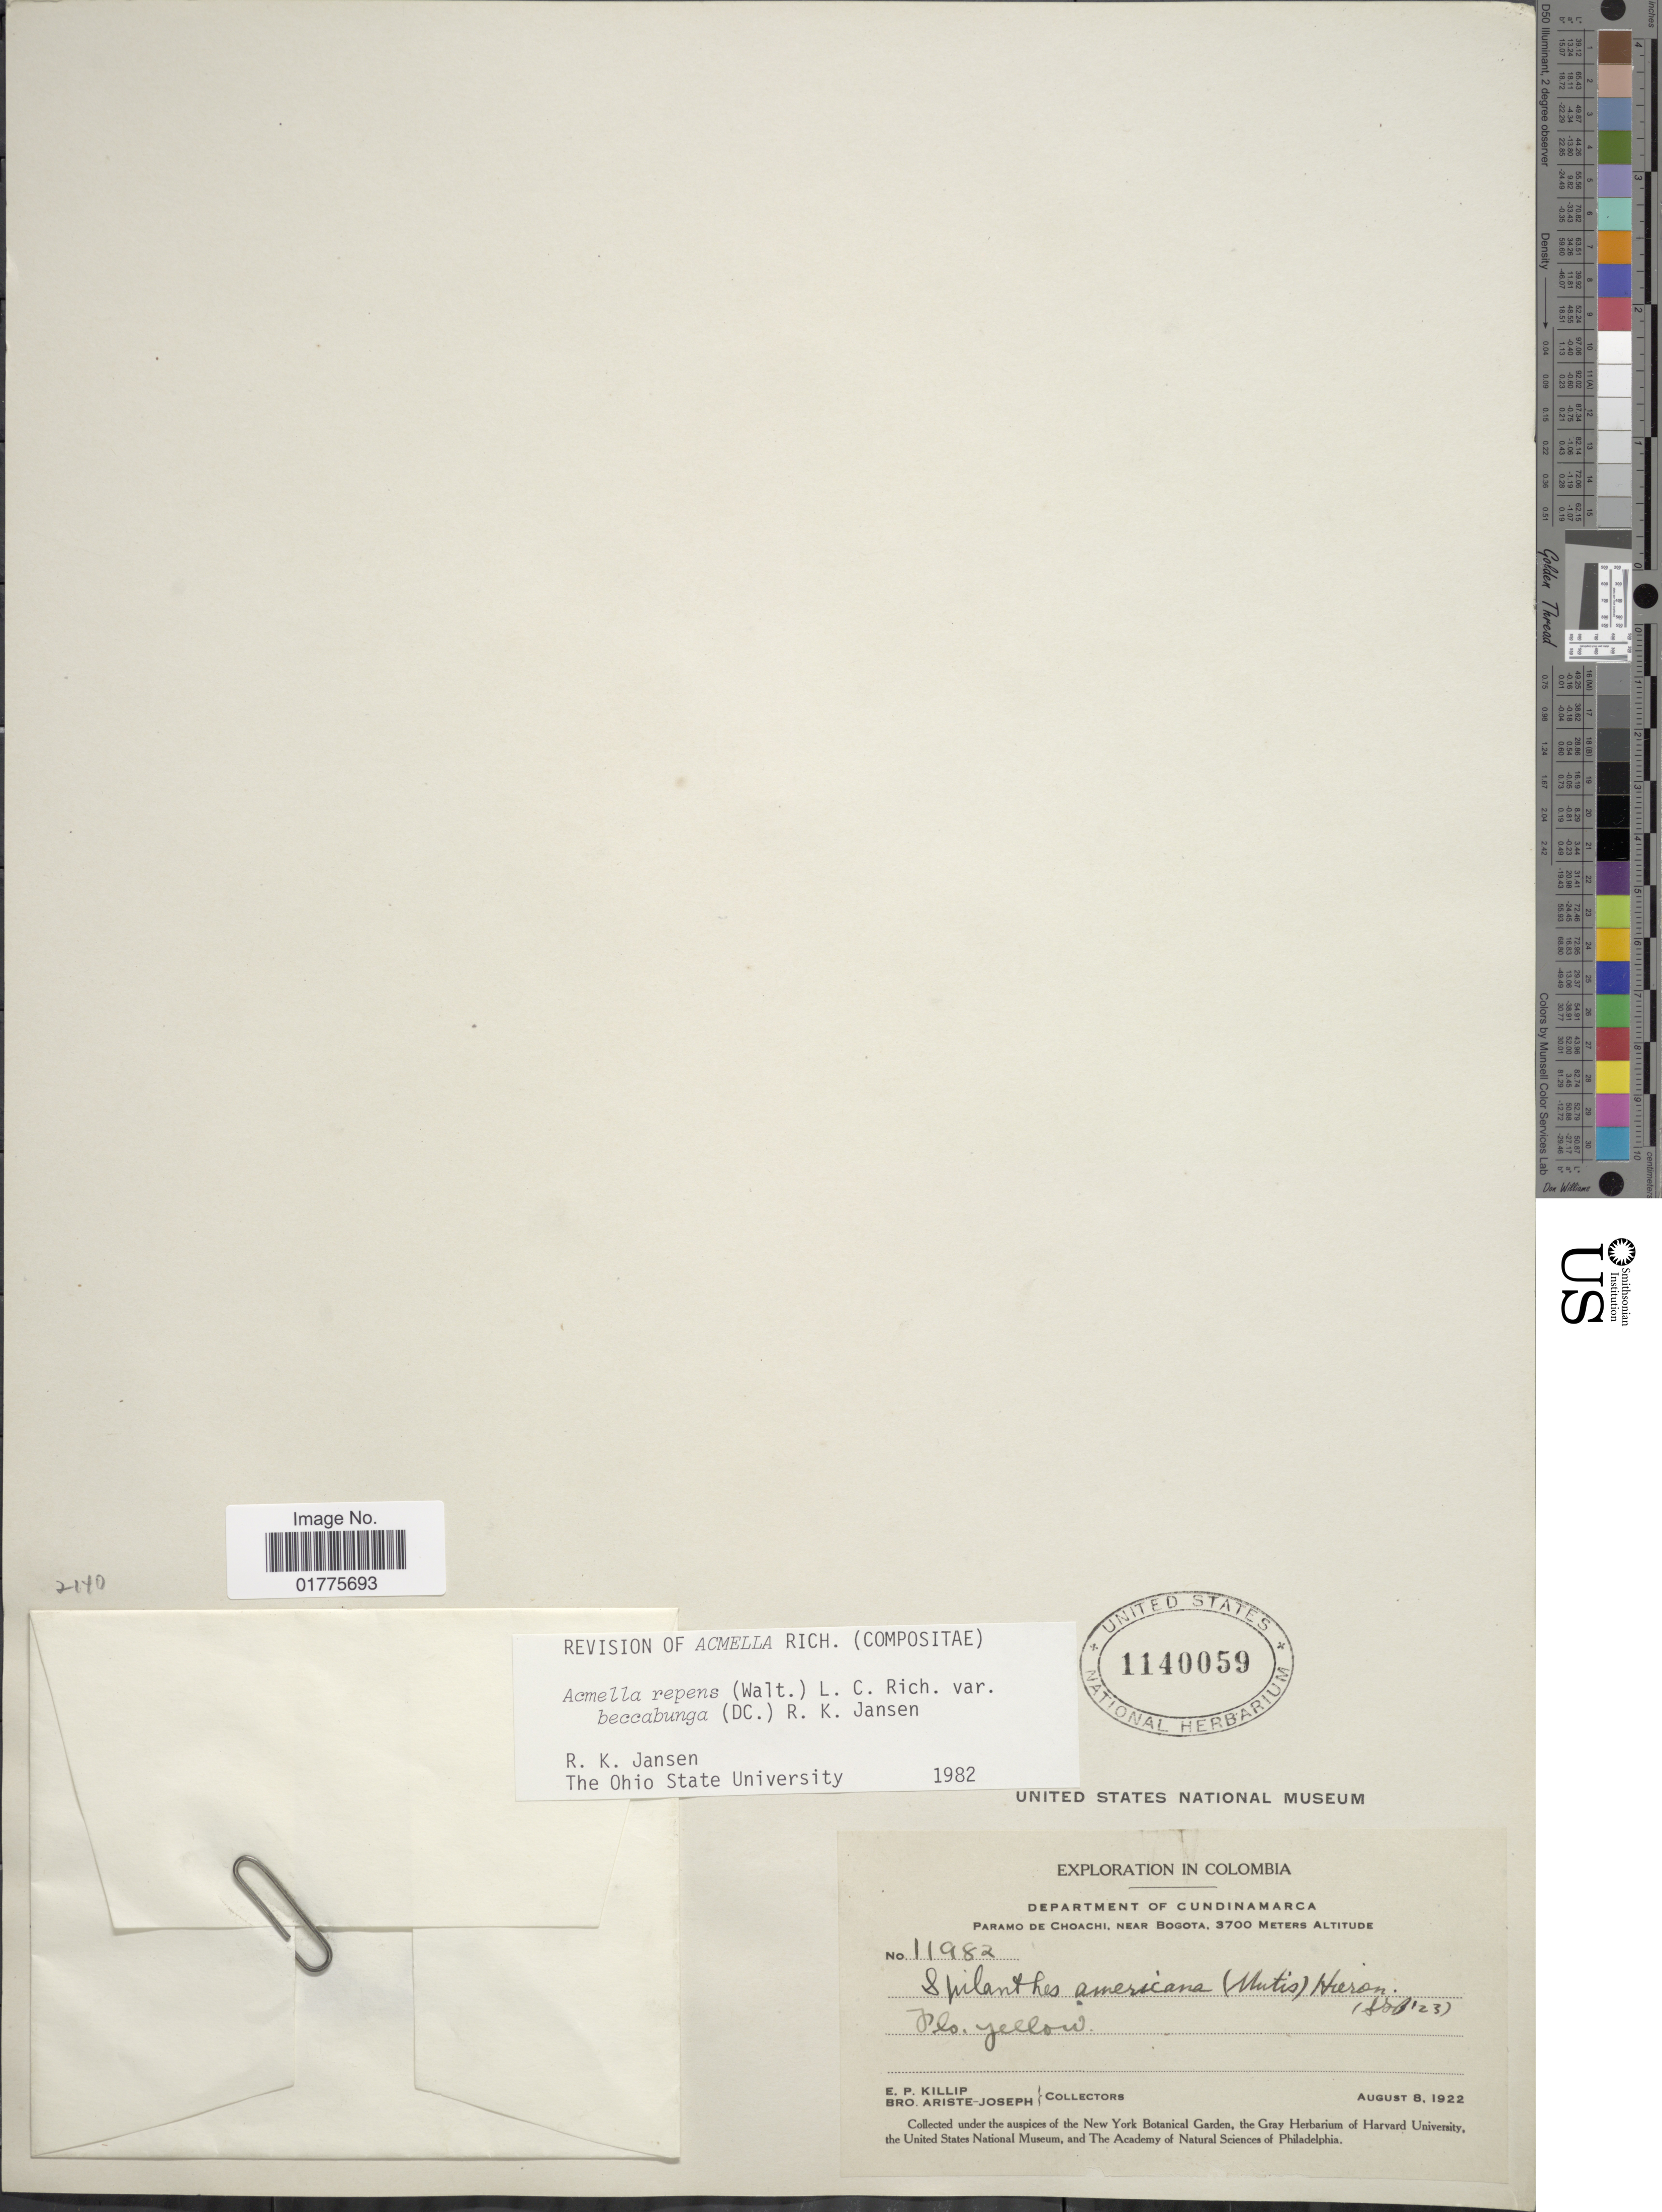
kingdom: Plantae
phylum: Tracheophyta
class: Magnoliopsida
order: Asterales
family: Asteraceae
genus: Acmella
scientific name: Acmella repens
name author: (Walter) Rich.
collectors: E. P. Killip & Bro. Ariste-Joseph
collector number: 11982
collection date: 1922-08-08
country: Colombia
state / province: Cundinamarca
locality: Paramo de Choachi, near Bogota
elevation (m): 3700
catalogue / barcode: US 1140059